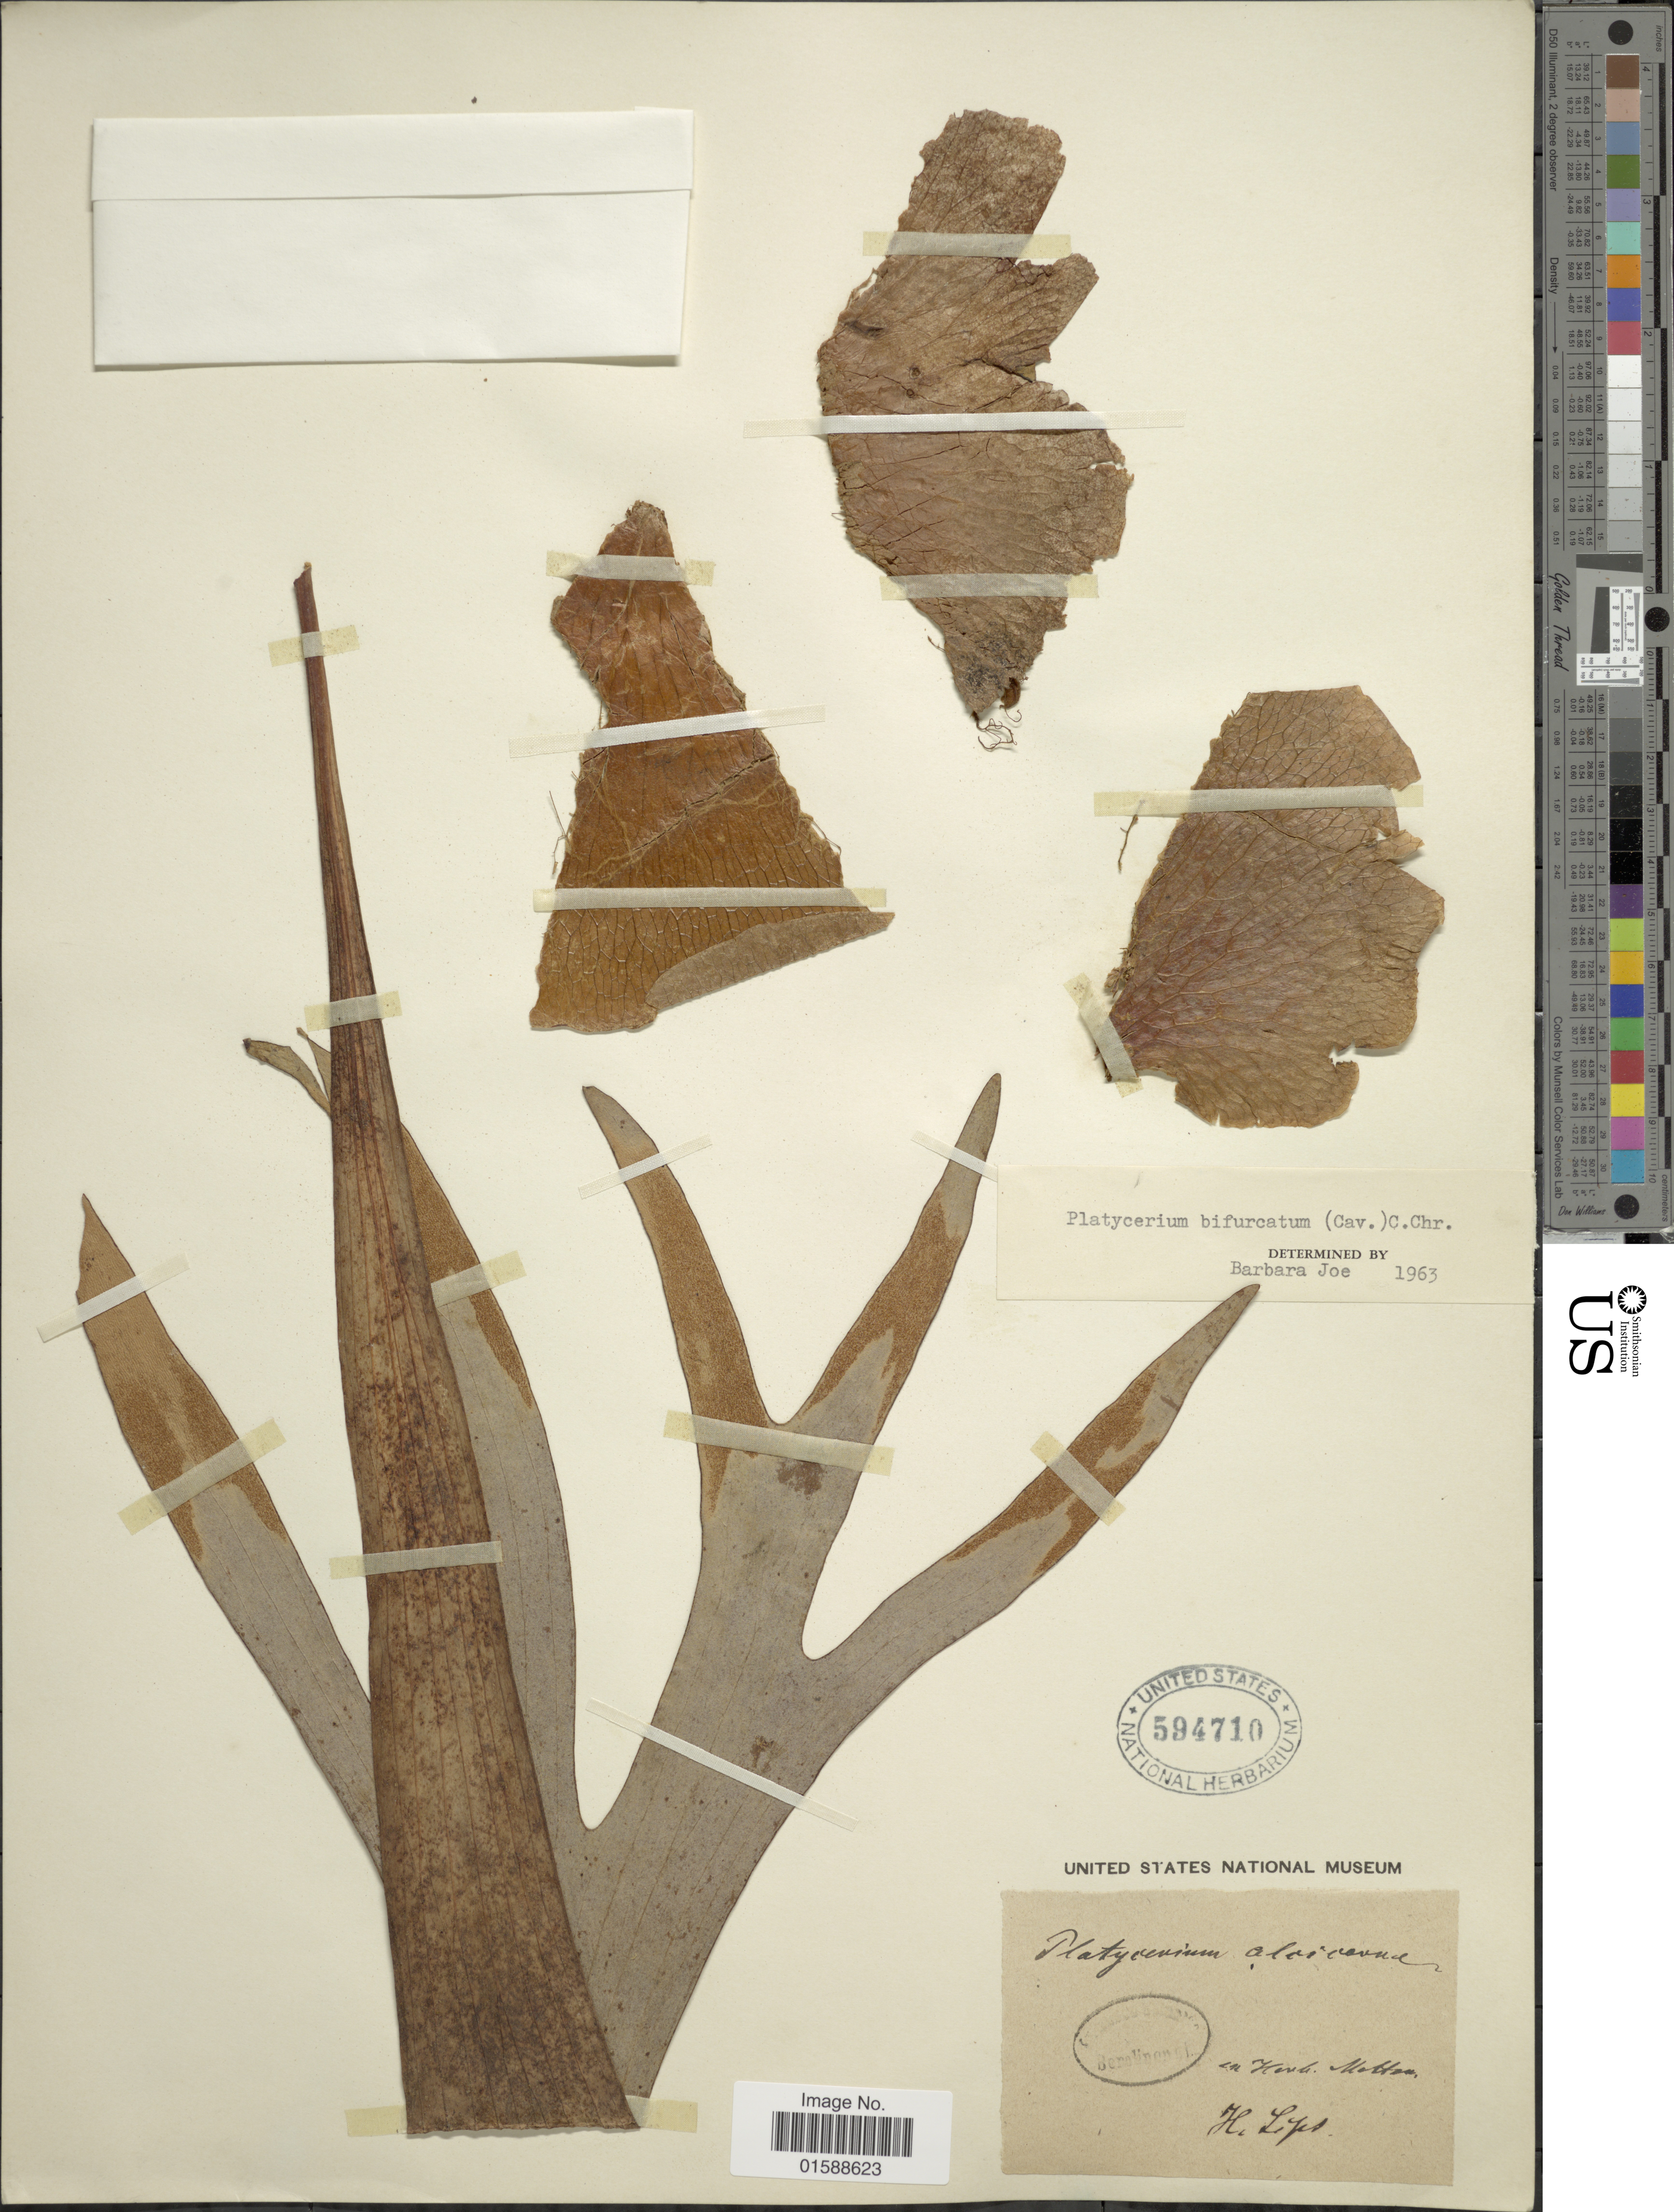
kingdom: Plantae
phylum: Tracheophyta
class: Polypodiopsida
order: Polypodiales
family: Polypodiaceae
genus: Platycerium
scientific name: Platycerium bifurcatum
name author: (Cav.) C. Chr.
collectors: Hort Lips.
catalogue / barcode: US 594710